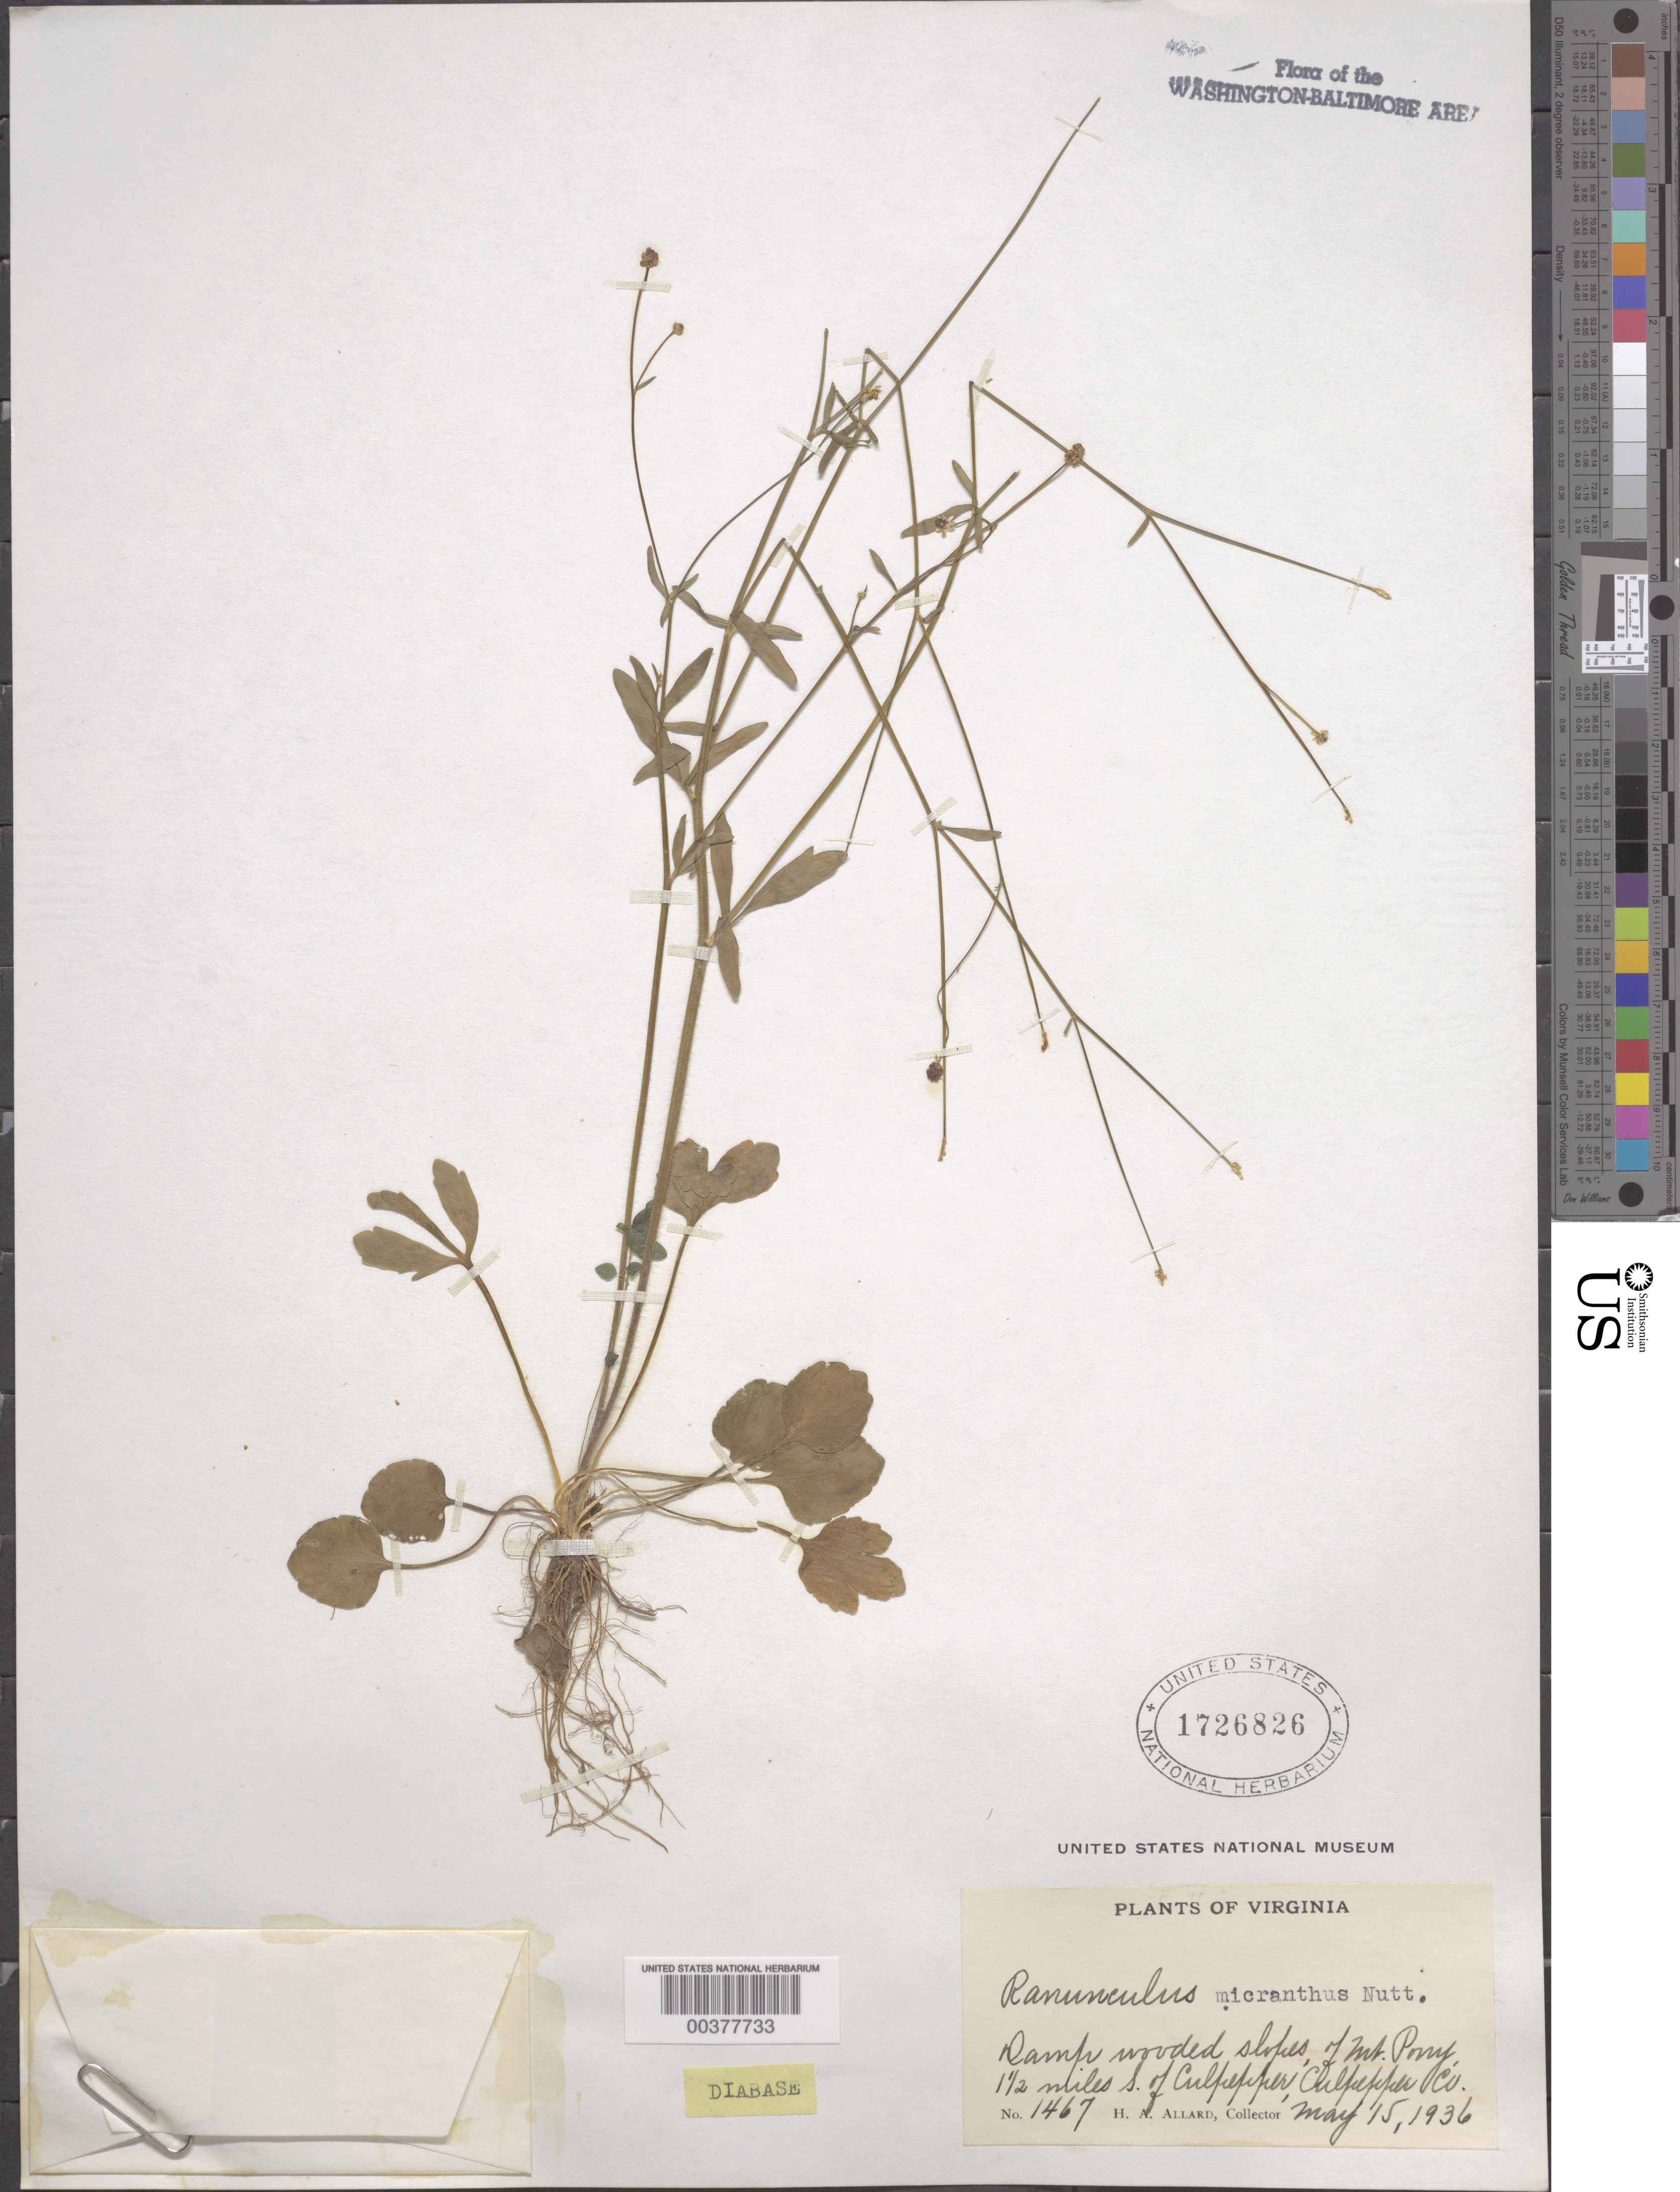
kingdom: Plantae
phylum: Tracheophyta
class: Magnoliopsida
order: Ranunculales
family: Ranunculaceae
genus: Ranunculus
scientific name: Ranunculus micranthus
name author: Nutt.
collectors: H. A. Allard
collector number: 1467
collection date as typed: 15 May 1936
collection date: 1936-05-15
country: United States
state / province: Virginia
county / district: Culpeper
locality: Mount Pony, south of Culpepper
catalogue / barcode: US 1726826